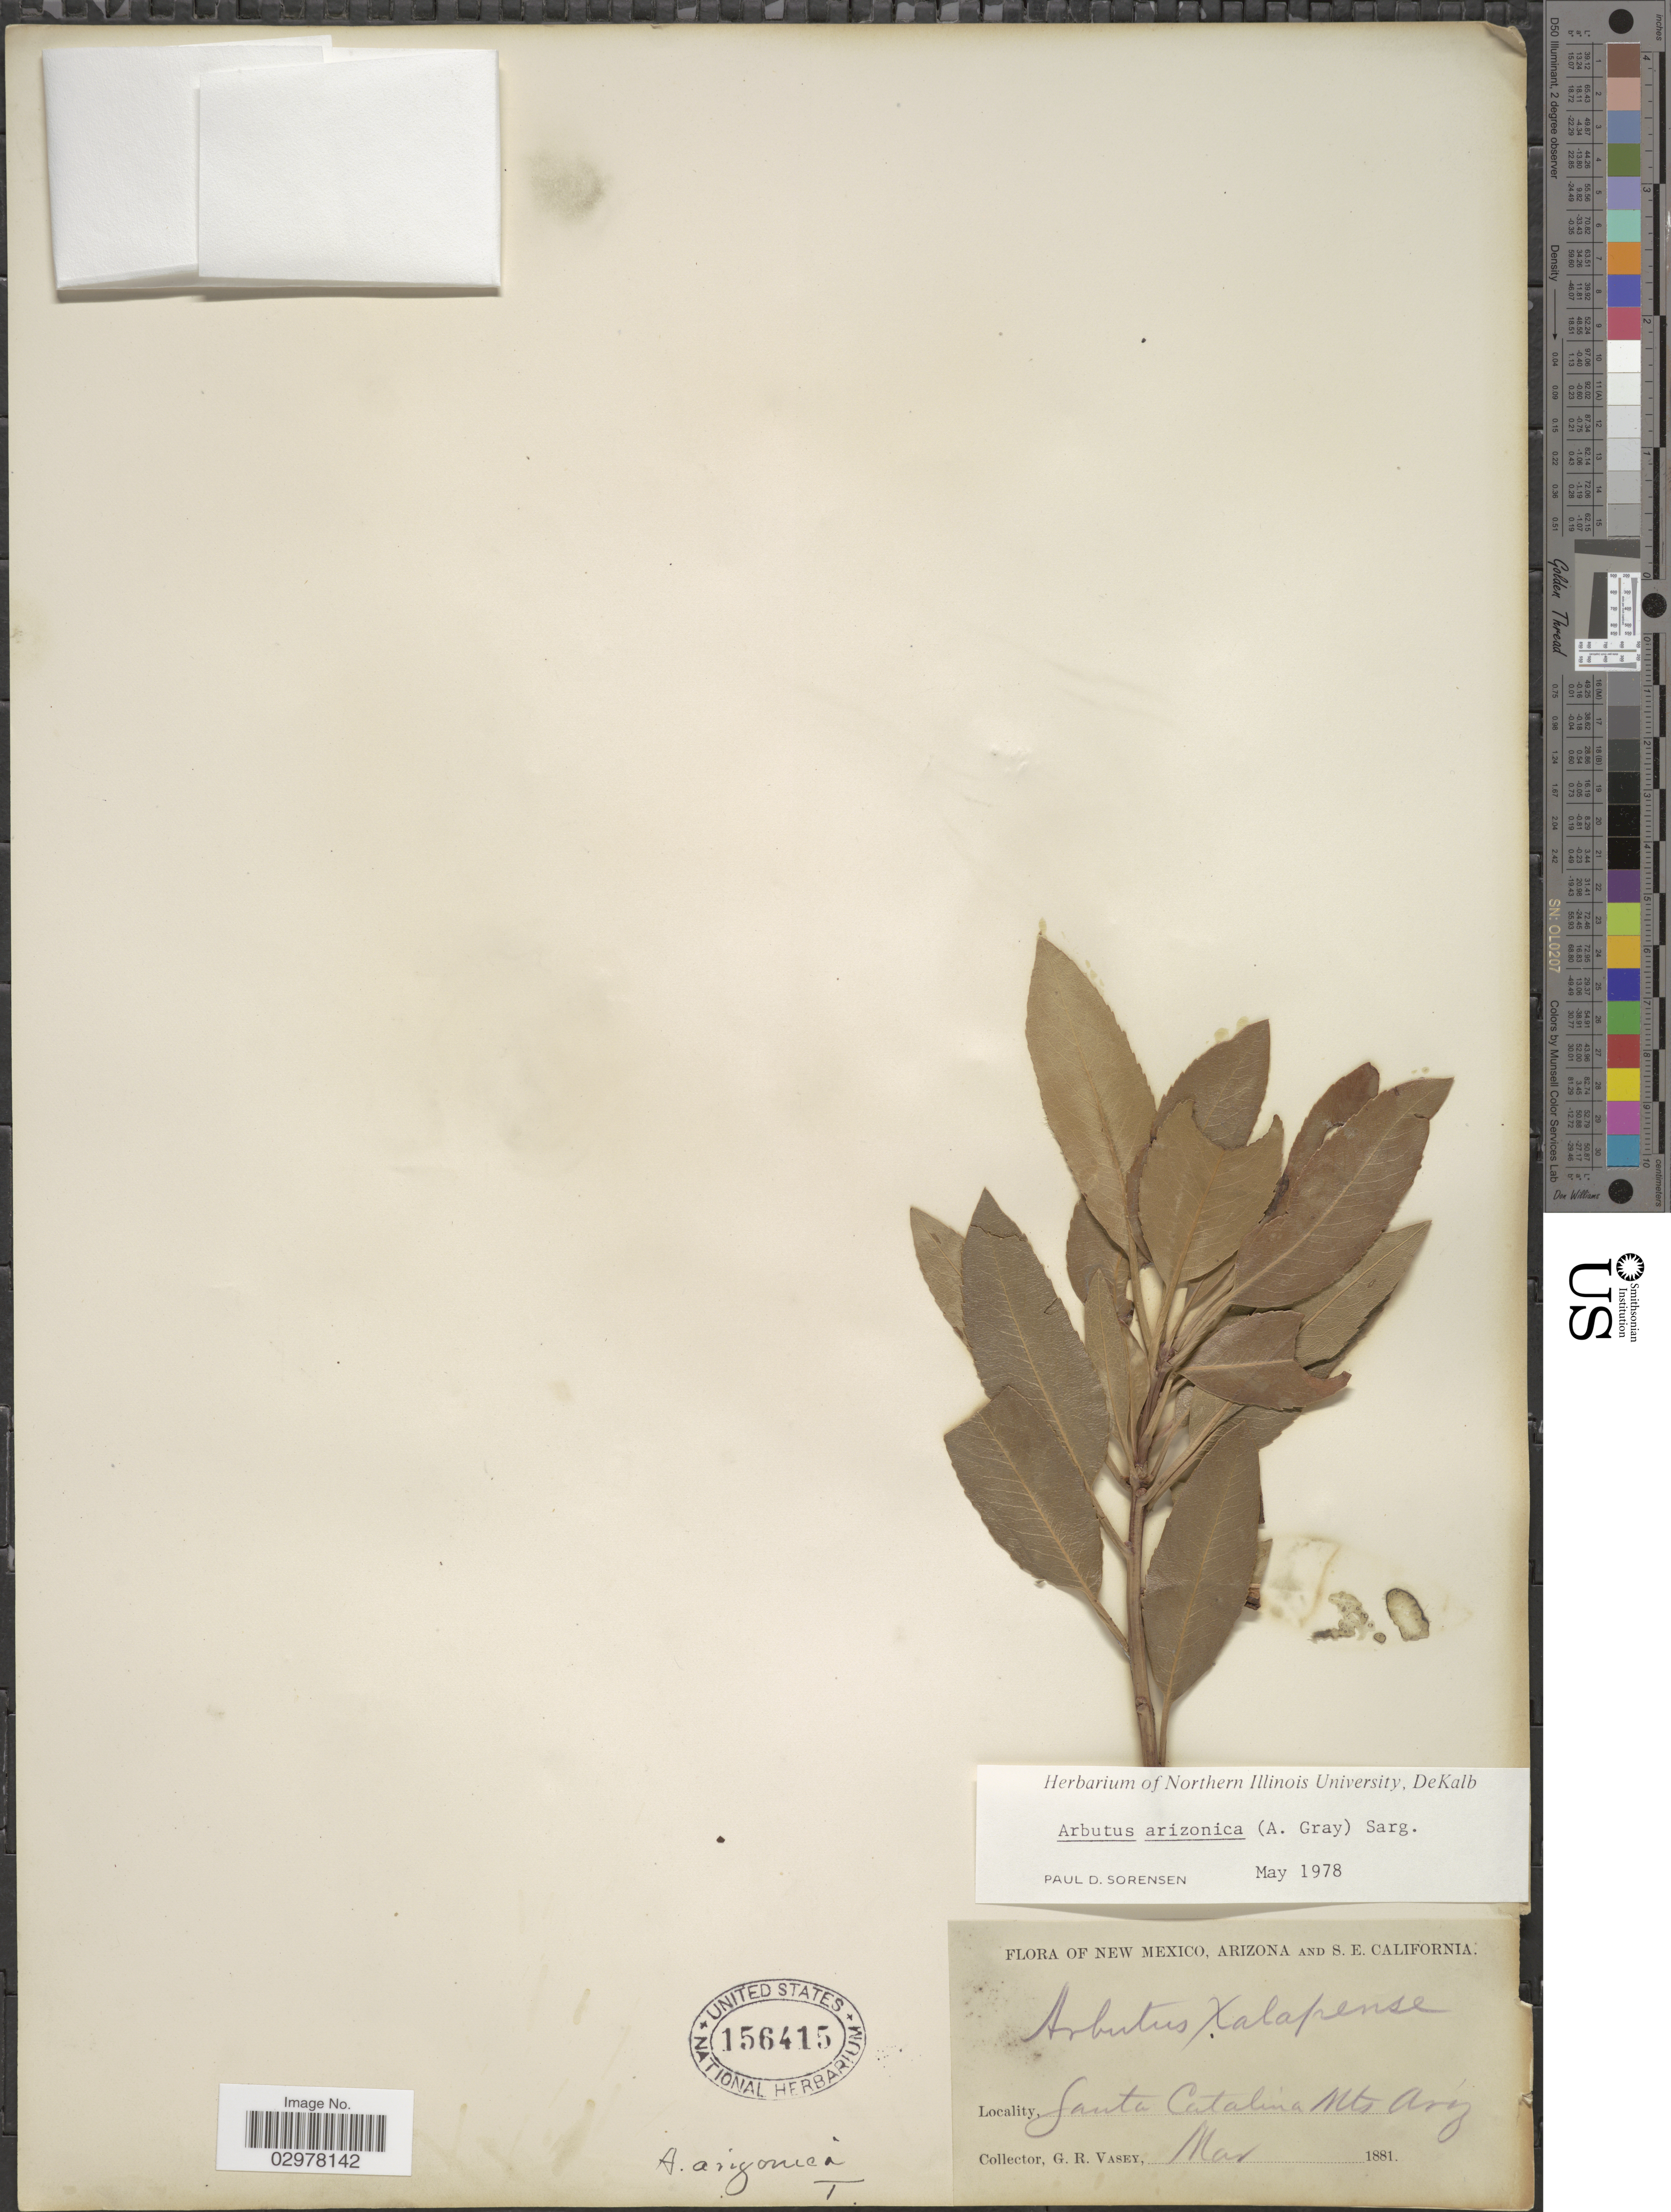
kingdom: Plantae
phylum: Tracheophyta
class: Magnoliopsida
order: Ericales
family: Ericaceae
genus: Arbutus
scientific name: Arbutus arizonica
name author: (A. Gray) Sarg.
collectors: G. R. Vasey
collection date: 1881-03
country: United States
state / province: Arizona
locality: Santa Catalina Mts.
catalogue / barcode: US 156415